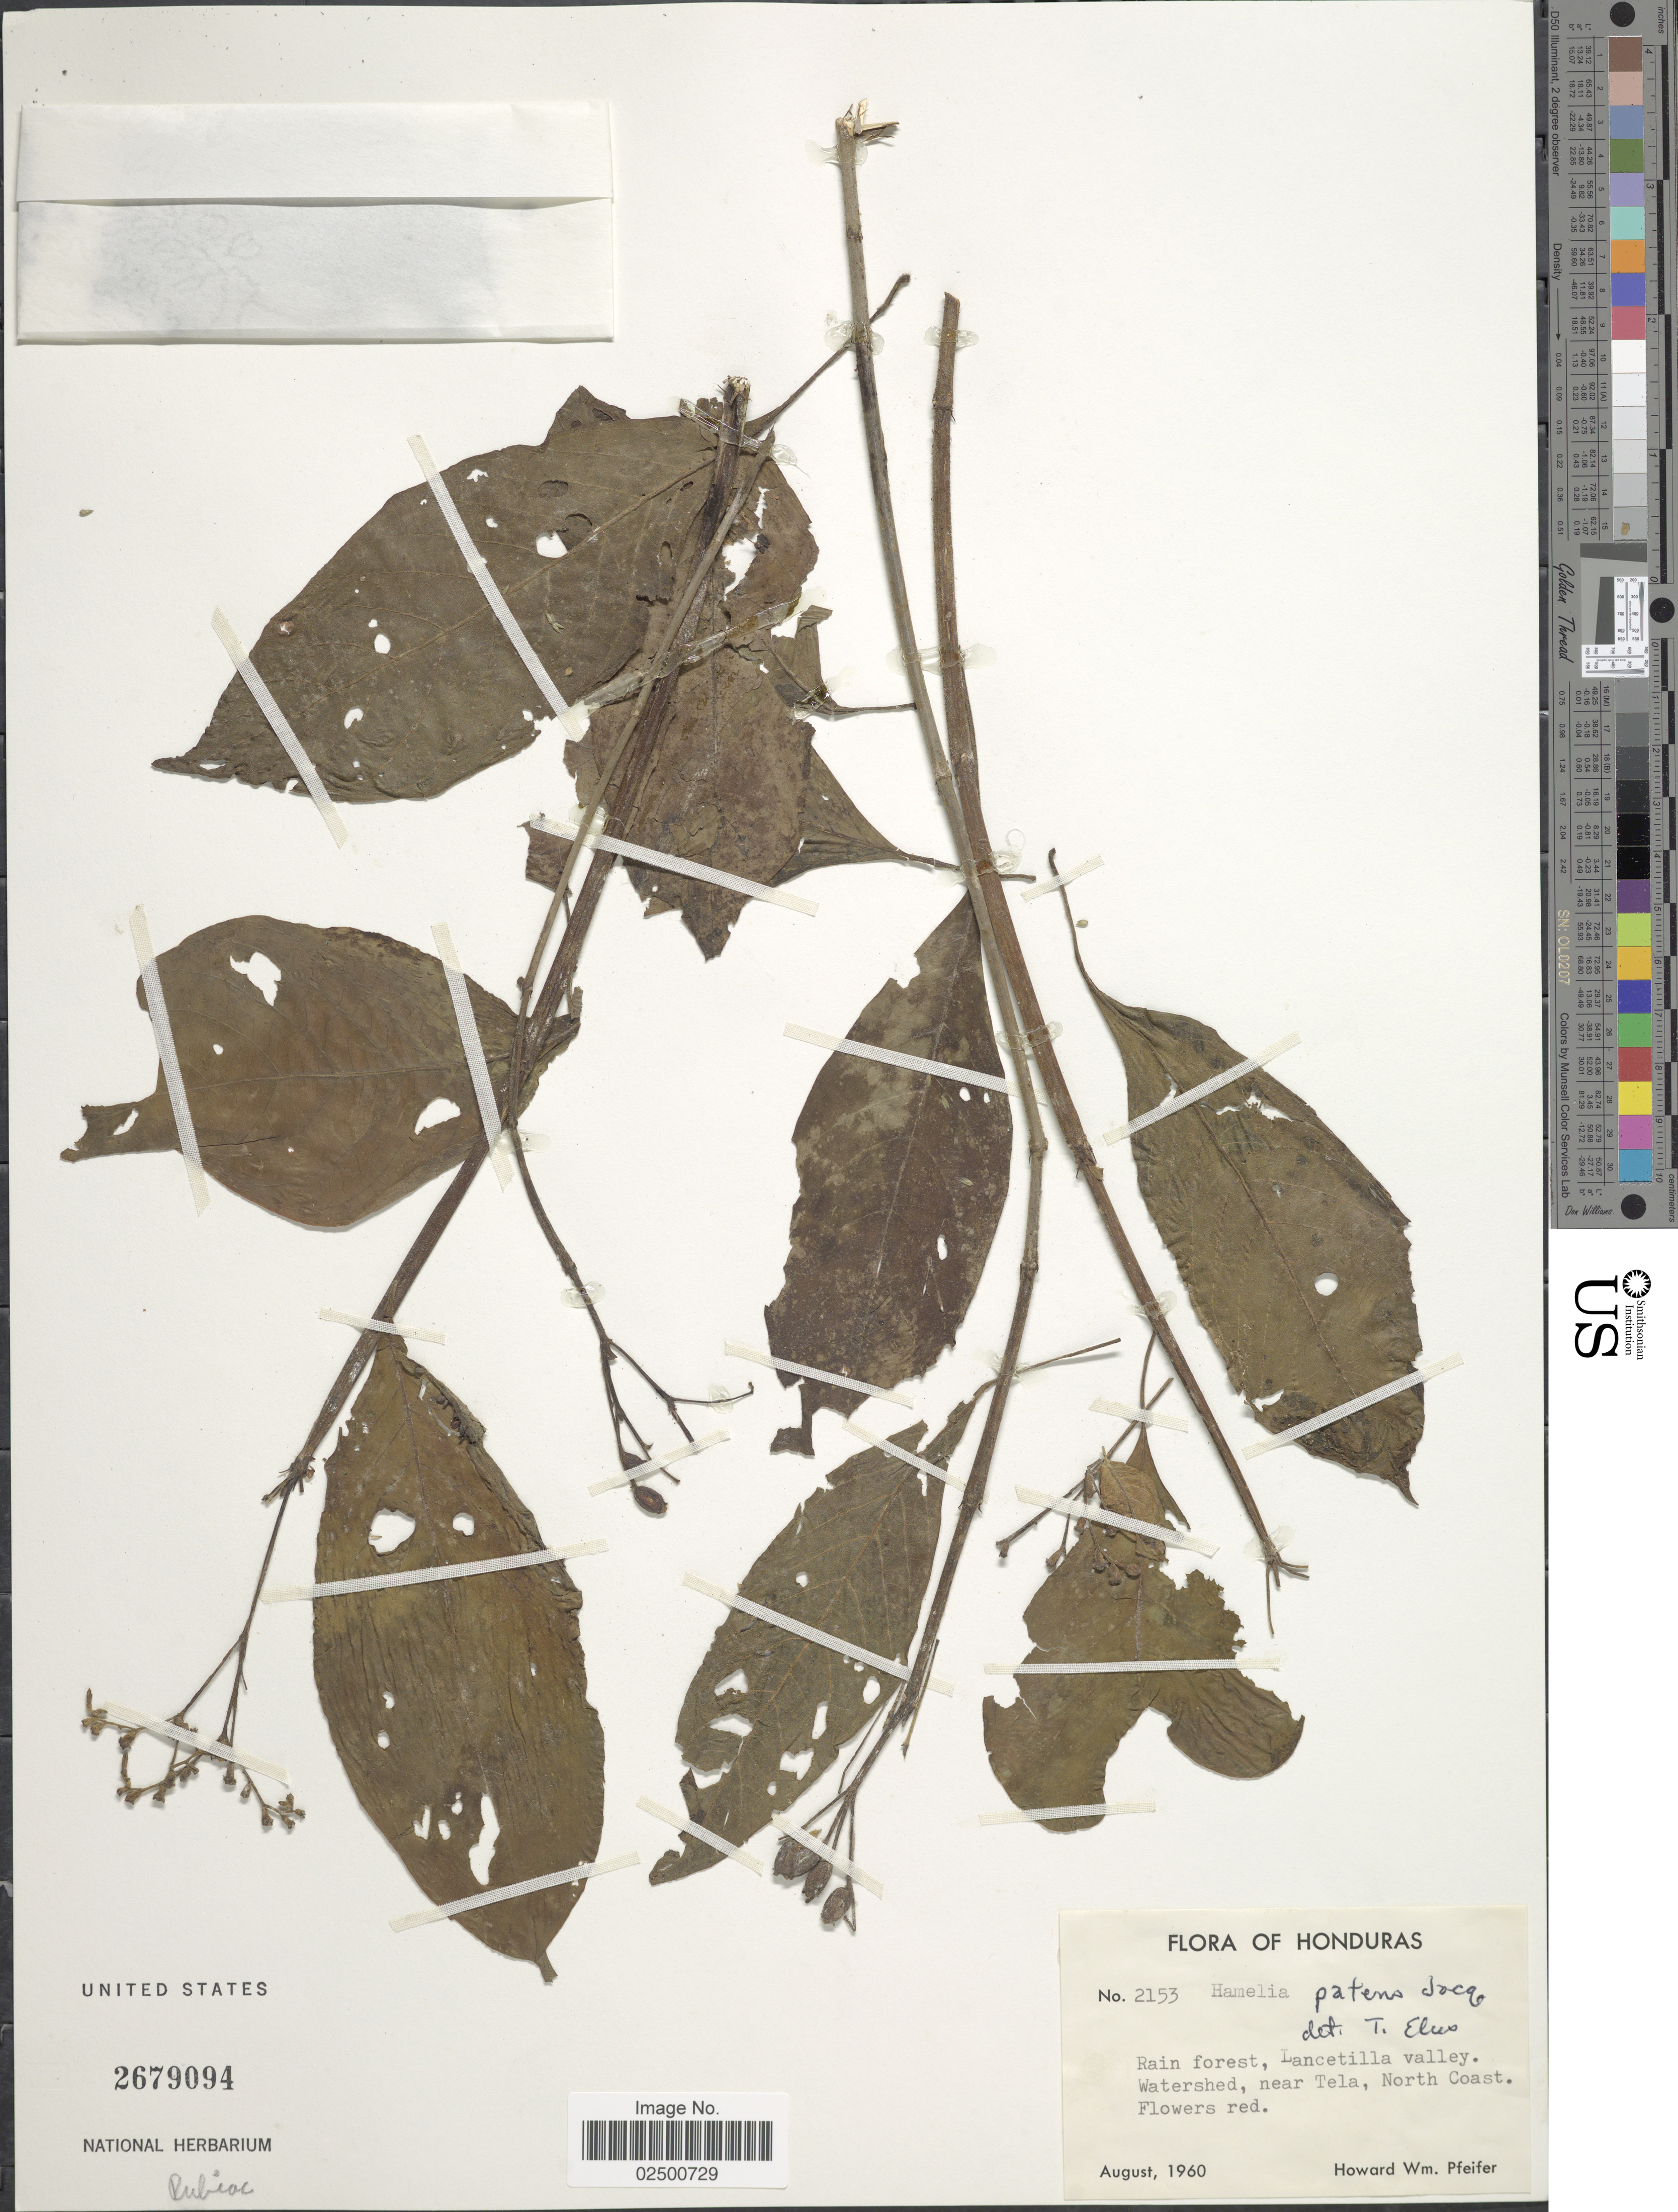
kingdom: Plantae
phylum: Tracheophyta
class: Magnoliopsida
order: Gentianales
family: Rubiaceae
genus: Hamelia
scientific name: Hamelia patens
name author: Jacq.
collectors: H. W. Pfeifer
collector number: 2153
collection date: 1960-08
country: Honduras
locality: Rain forest, Lancetilla valley. Watershed, near Tela, North Coast.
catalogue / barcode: US 2679094